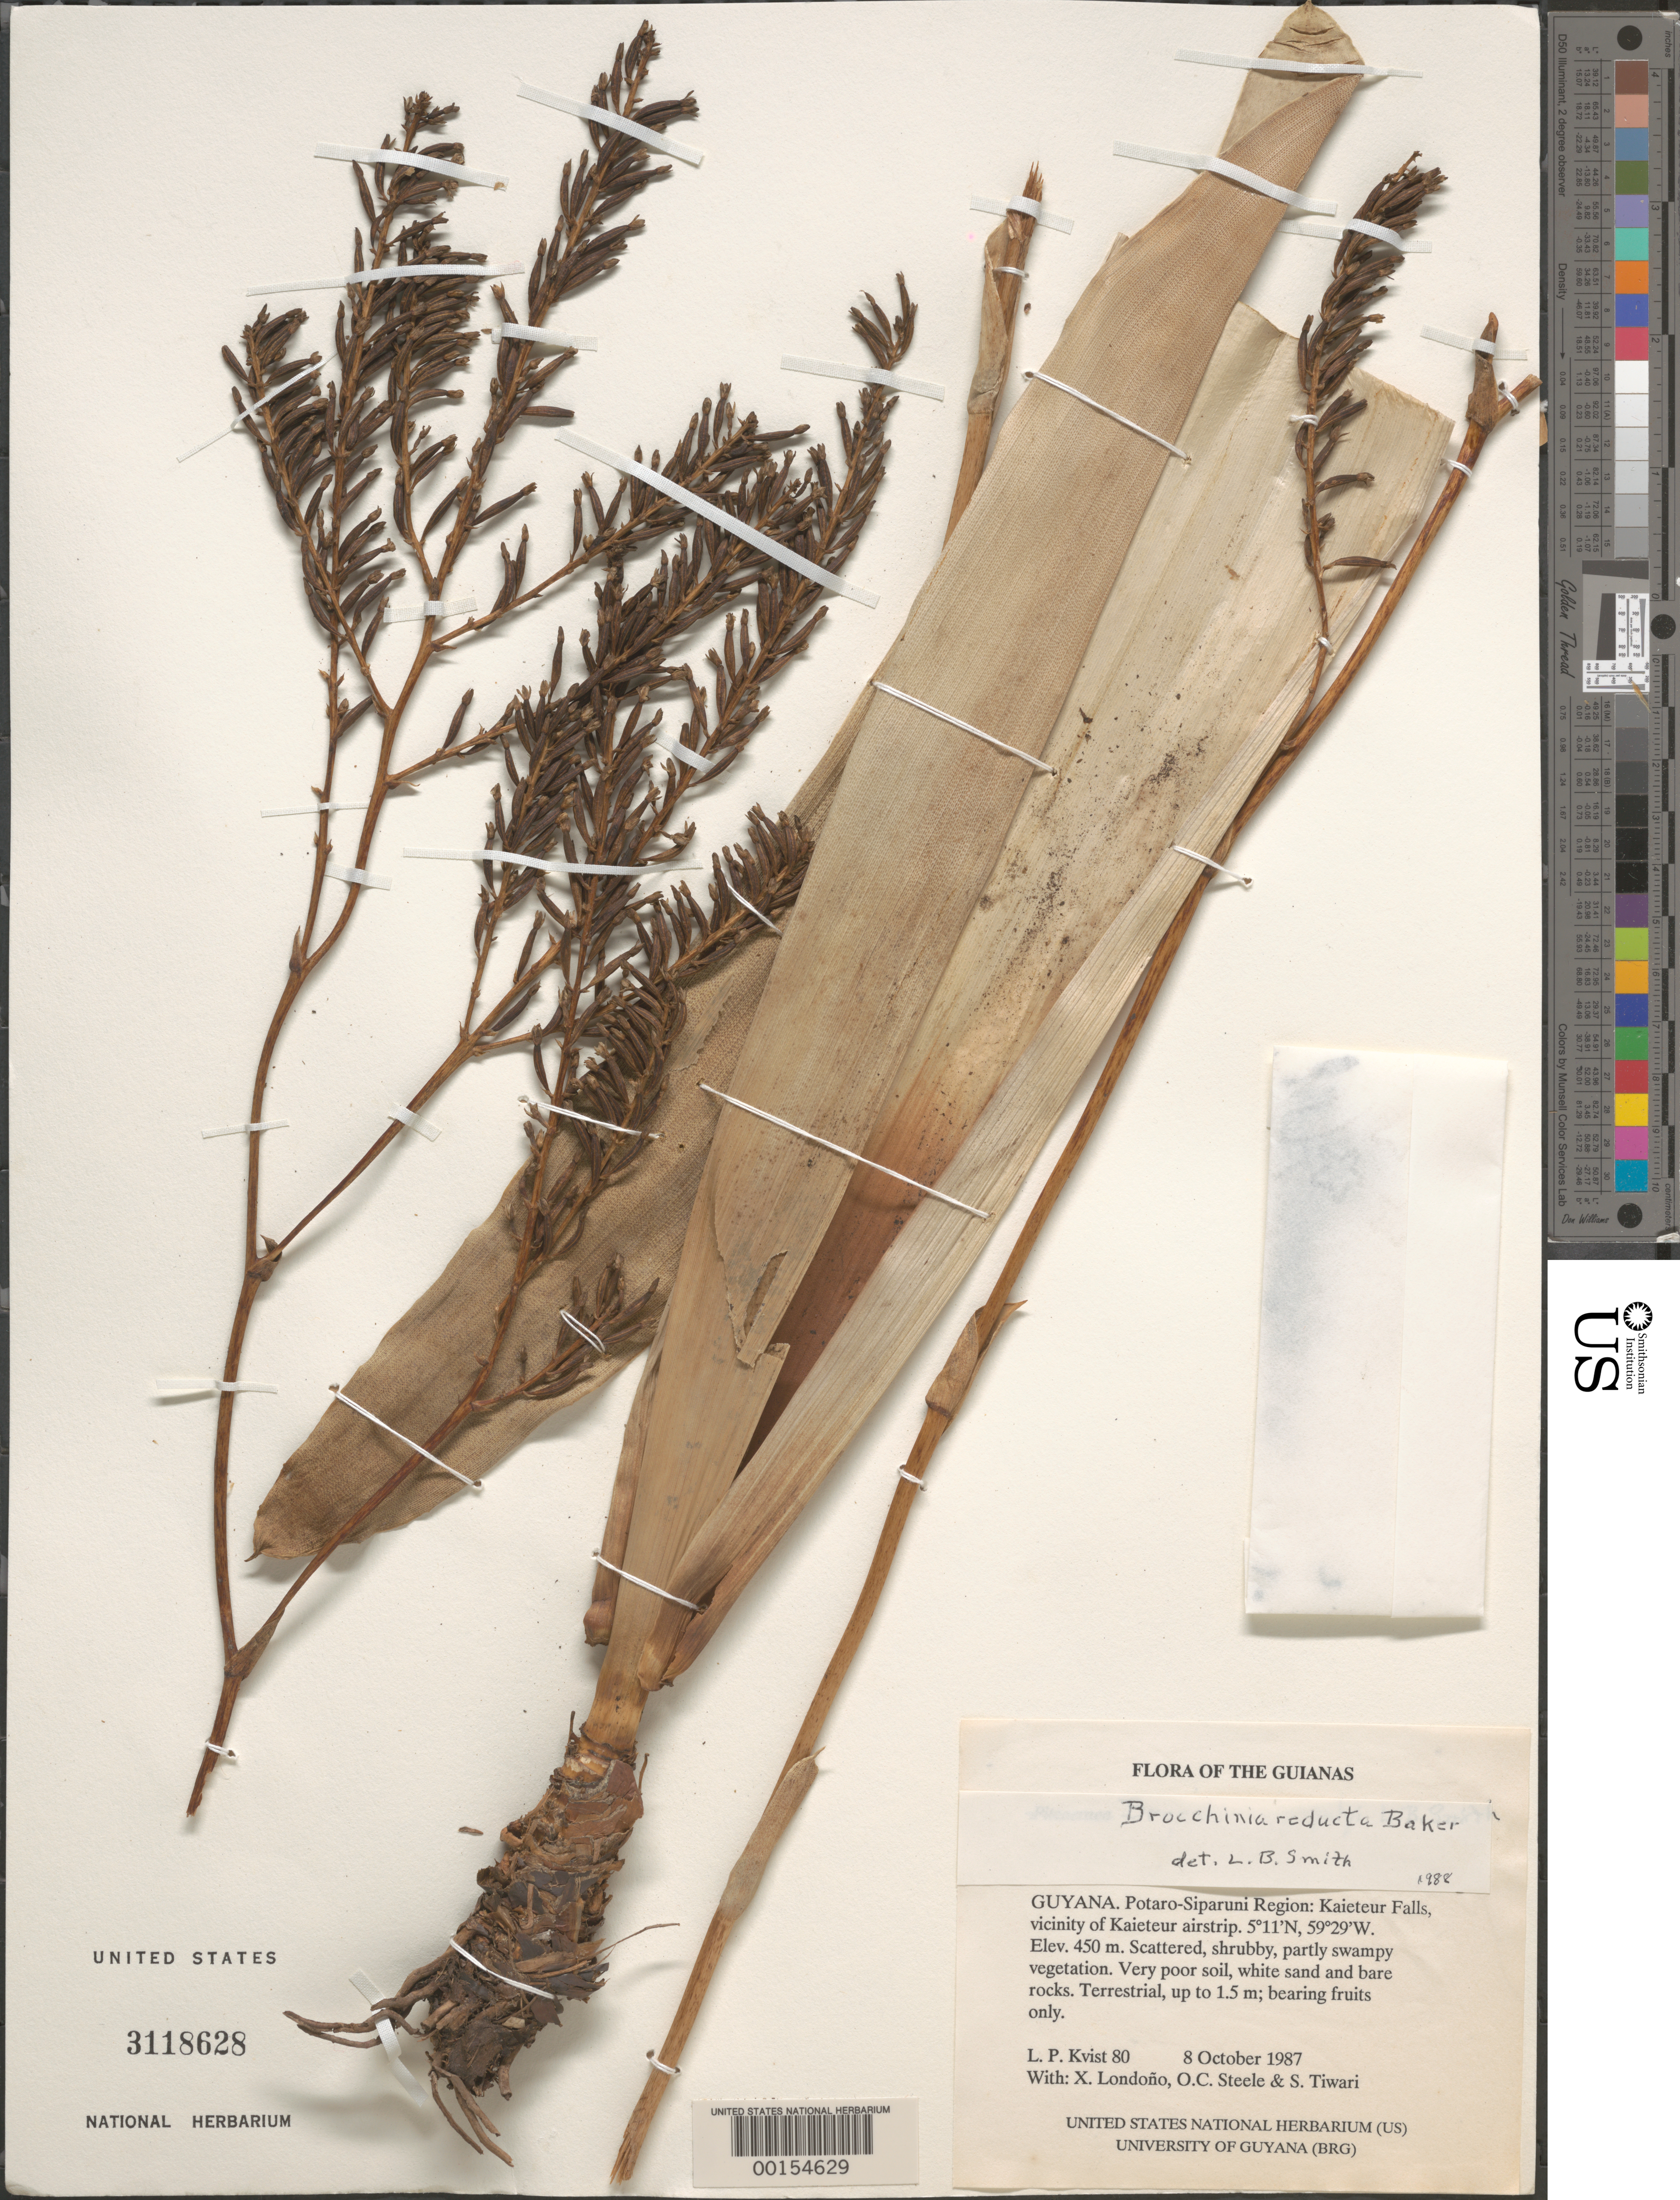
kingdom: Plantae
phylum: Tracheophyta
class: Liliopsida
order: Poales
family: Bromeliaceae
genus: Brocchinia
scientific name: Brocchinia reducta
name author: Baker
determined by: Smith, Lyman B., (US), NMNH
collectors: L. P. Kvist, X. Londoño, O. C. Steele & S. Tiwari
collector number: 80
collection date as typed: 8 October 1987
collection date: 1987-10-08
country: Guyana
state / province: Potaro-Siparuni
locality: Kaieteur Falls, vicinity of Kaieteur airstrip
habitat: Scattered, shrubby, partly swampy vegetation. Very poor soil, white sand and bare rocks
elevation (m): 450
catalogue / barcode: US 3118628